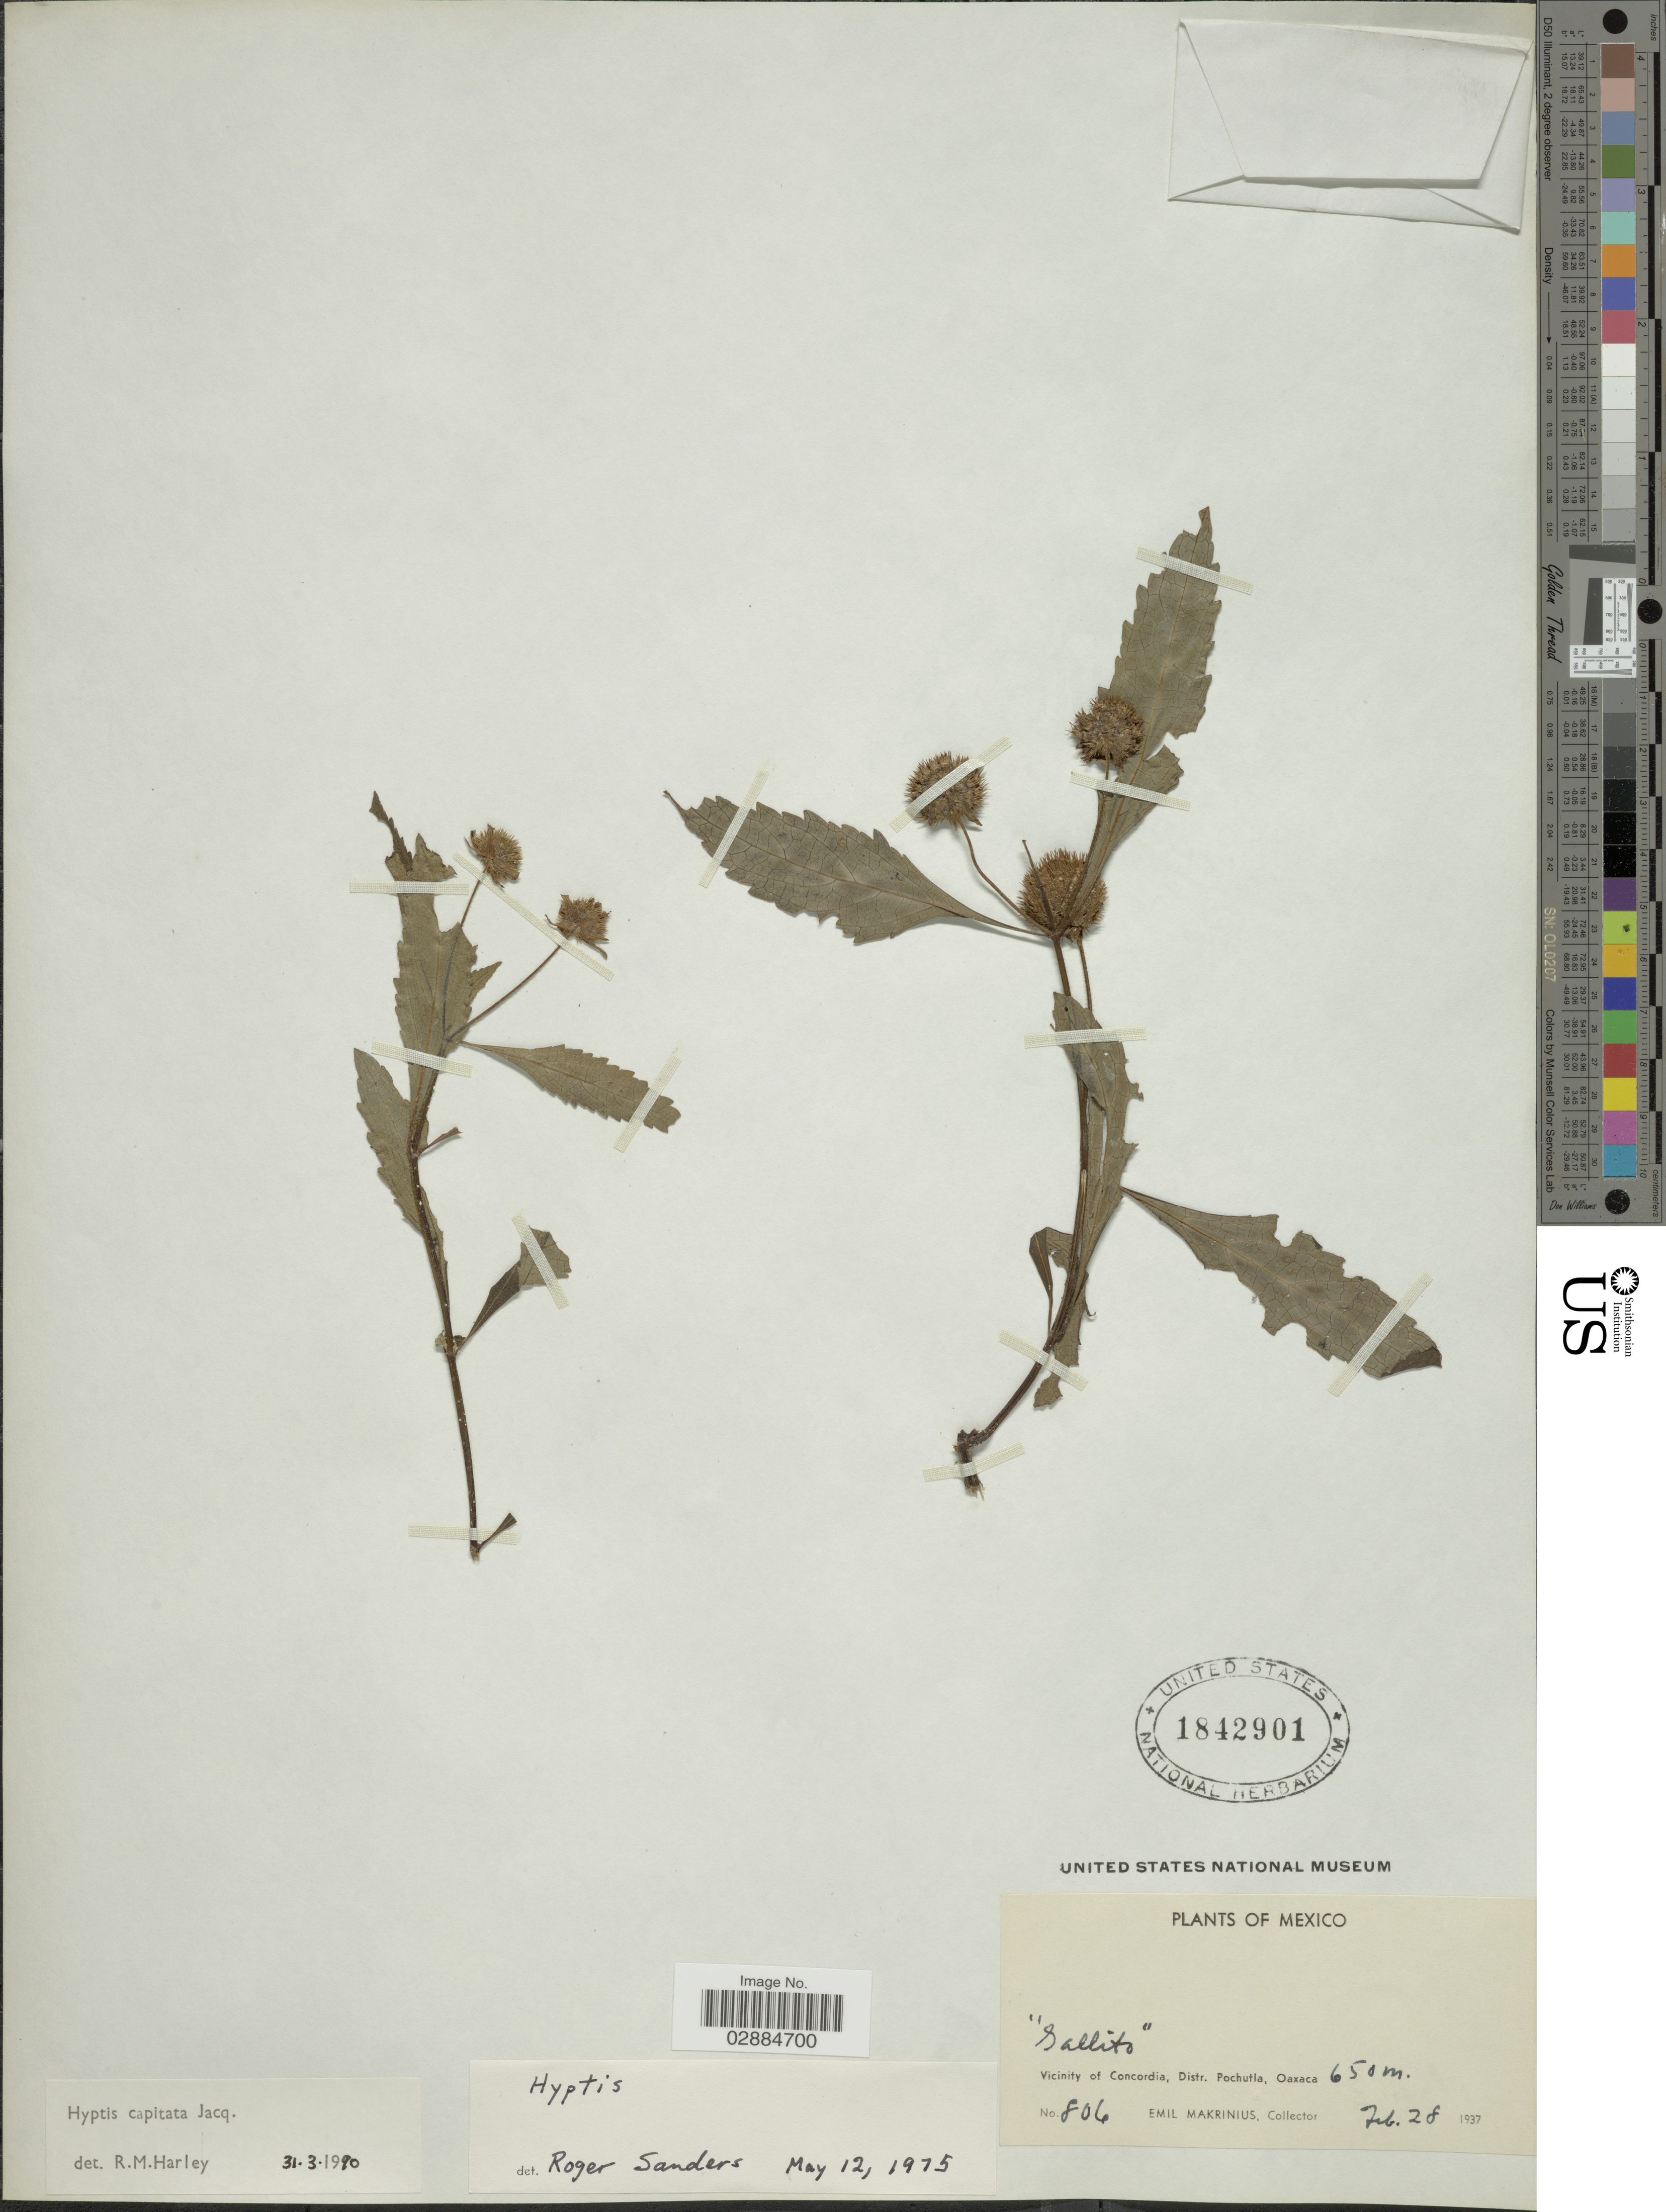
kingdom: Plantae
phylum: Tracheophyta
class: Magnoliopsida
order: Lamiales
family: Lamiaceae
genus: Hyptis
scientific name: Hyptis capitata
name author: Jacq.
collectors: E. Makrinius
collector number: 806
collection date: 1937-02-28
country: Mexico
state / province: Oaxaca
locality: Sallito, Vicinity of Concordia, Distr. Pochutla.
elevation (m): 650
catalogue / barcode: US 1842901